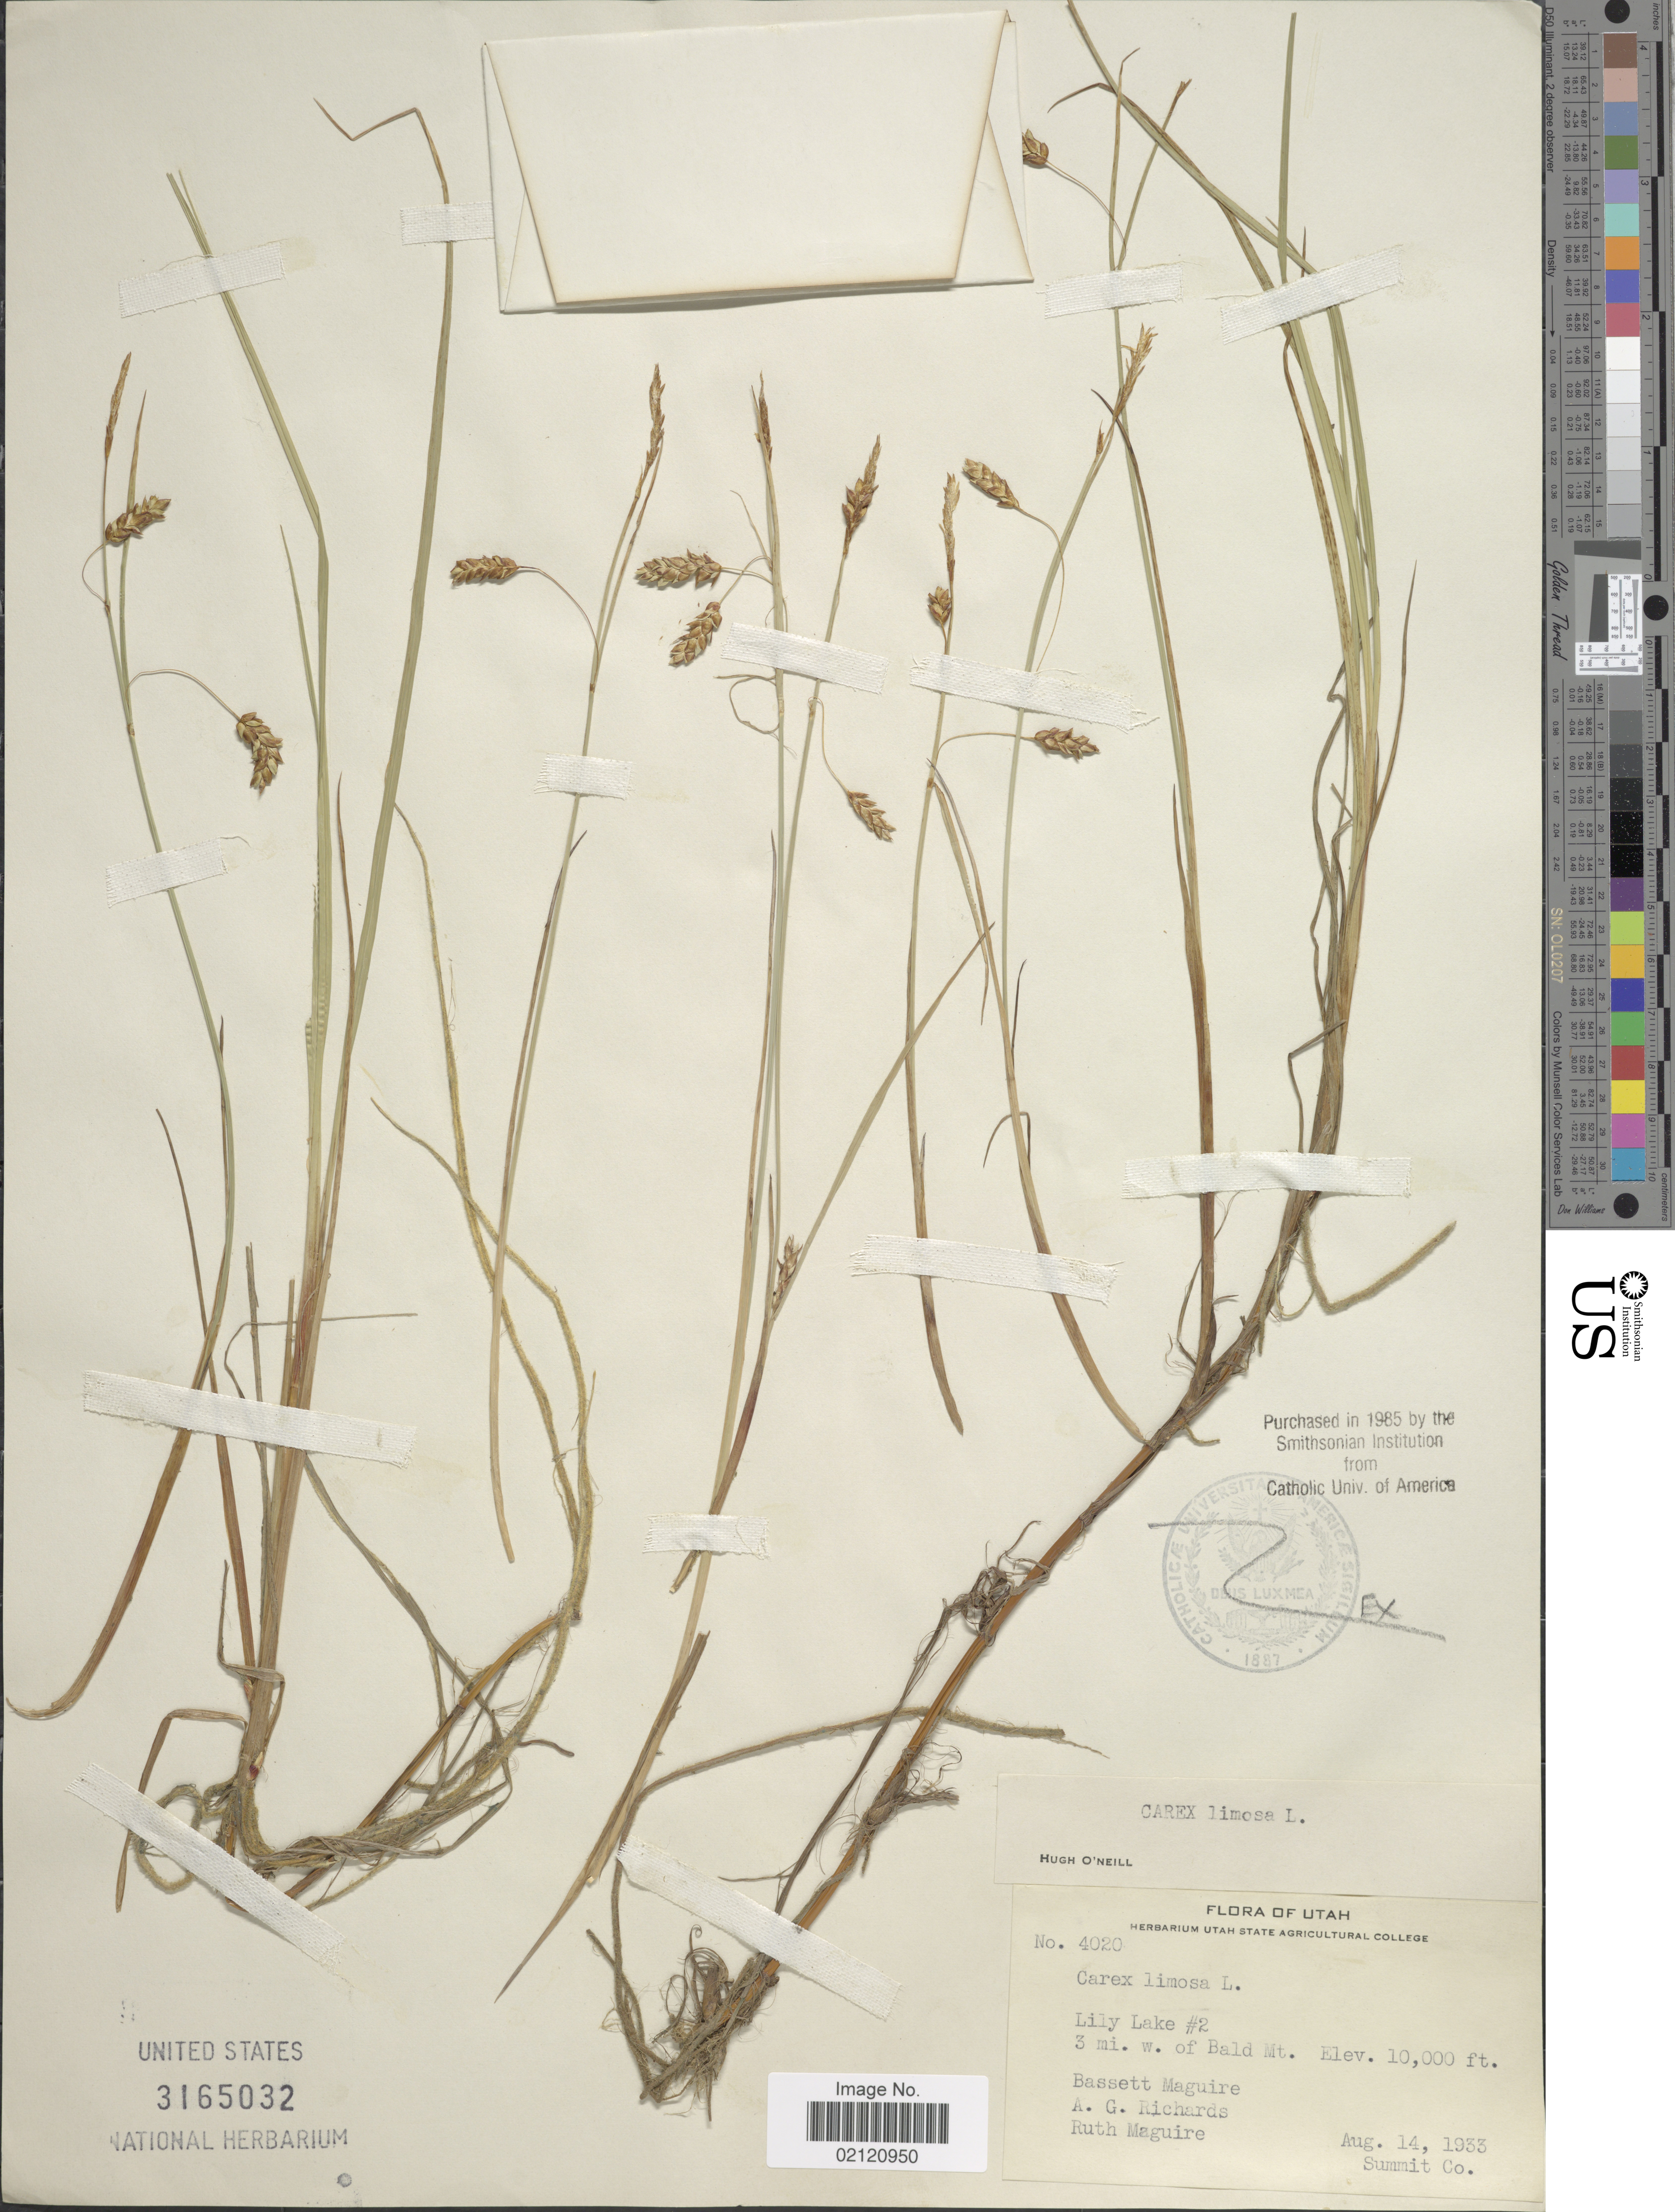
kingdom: Plantae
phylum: Tracheophyta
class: Liliopsida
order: Poales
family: Cyperaceae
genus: Carex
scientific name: Carex limosa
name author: L.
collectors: B. Maguire, A. Richards & R. R. Maguire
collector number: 4020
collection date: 1933-08-14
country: United States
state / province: Utah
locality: Lily Lake #2, 3 mi. w. of Bald Mt., Summit Co.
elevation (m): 3048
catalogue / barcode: US 3165032